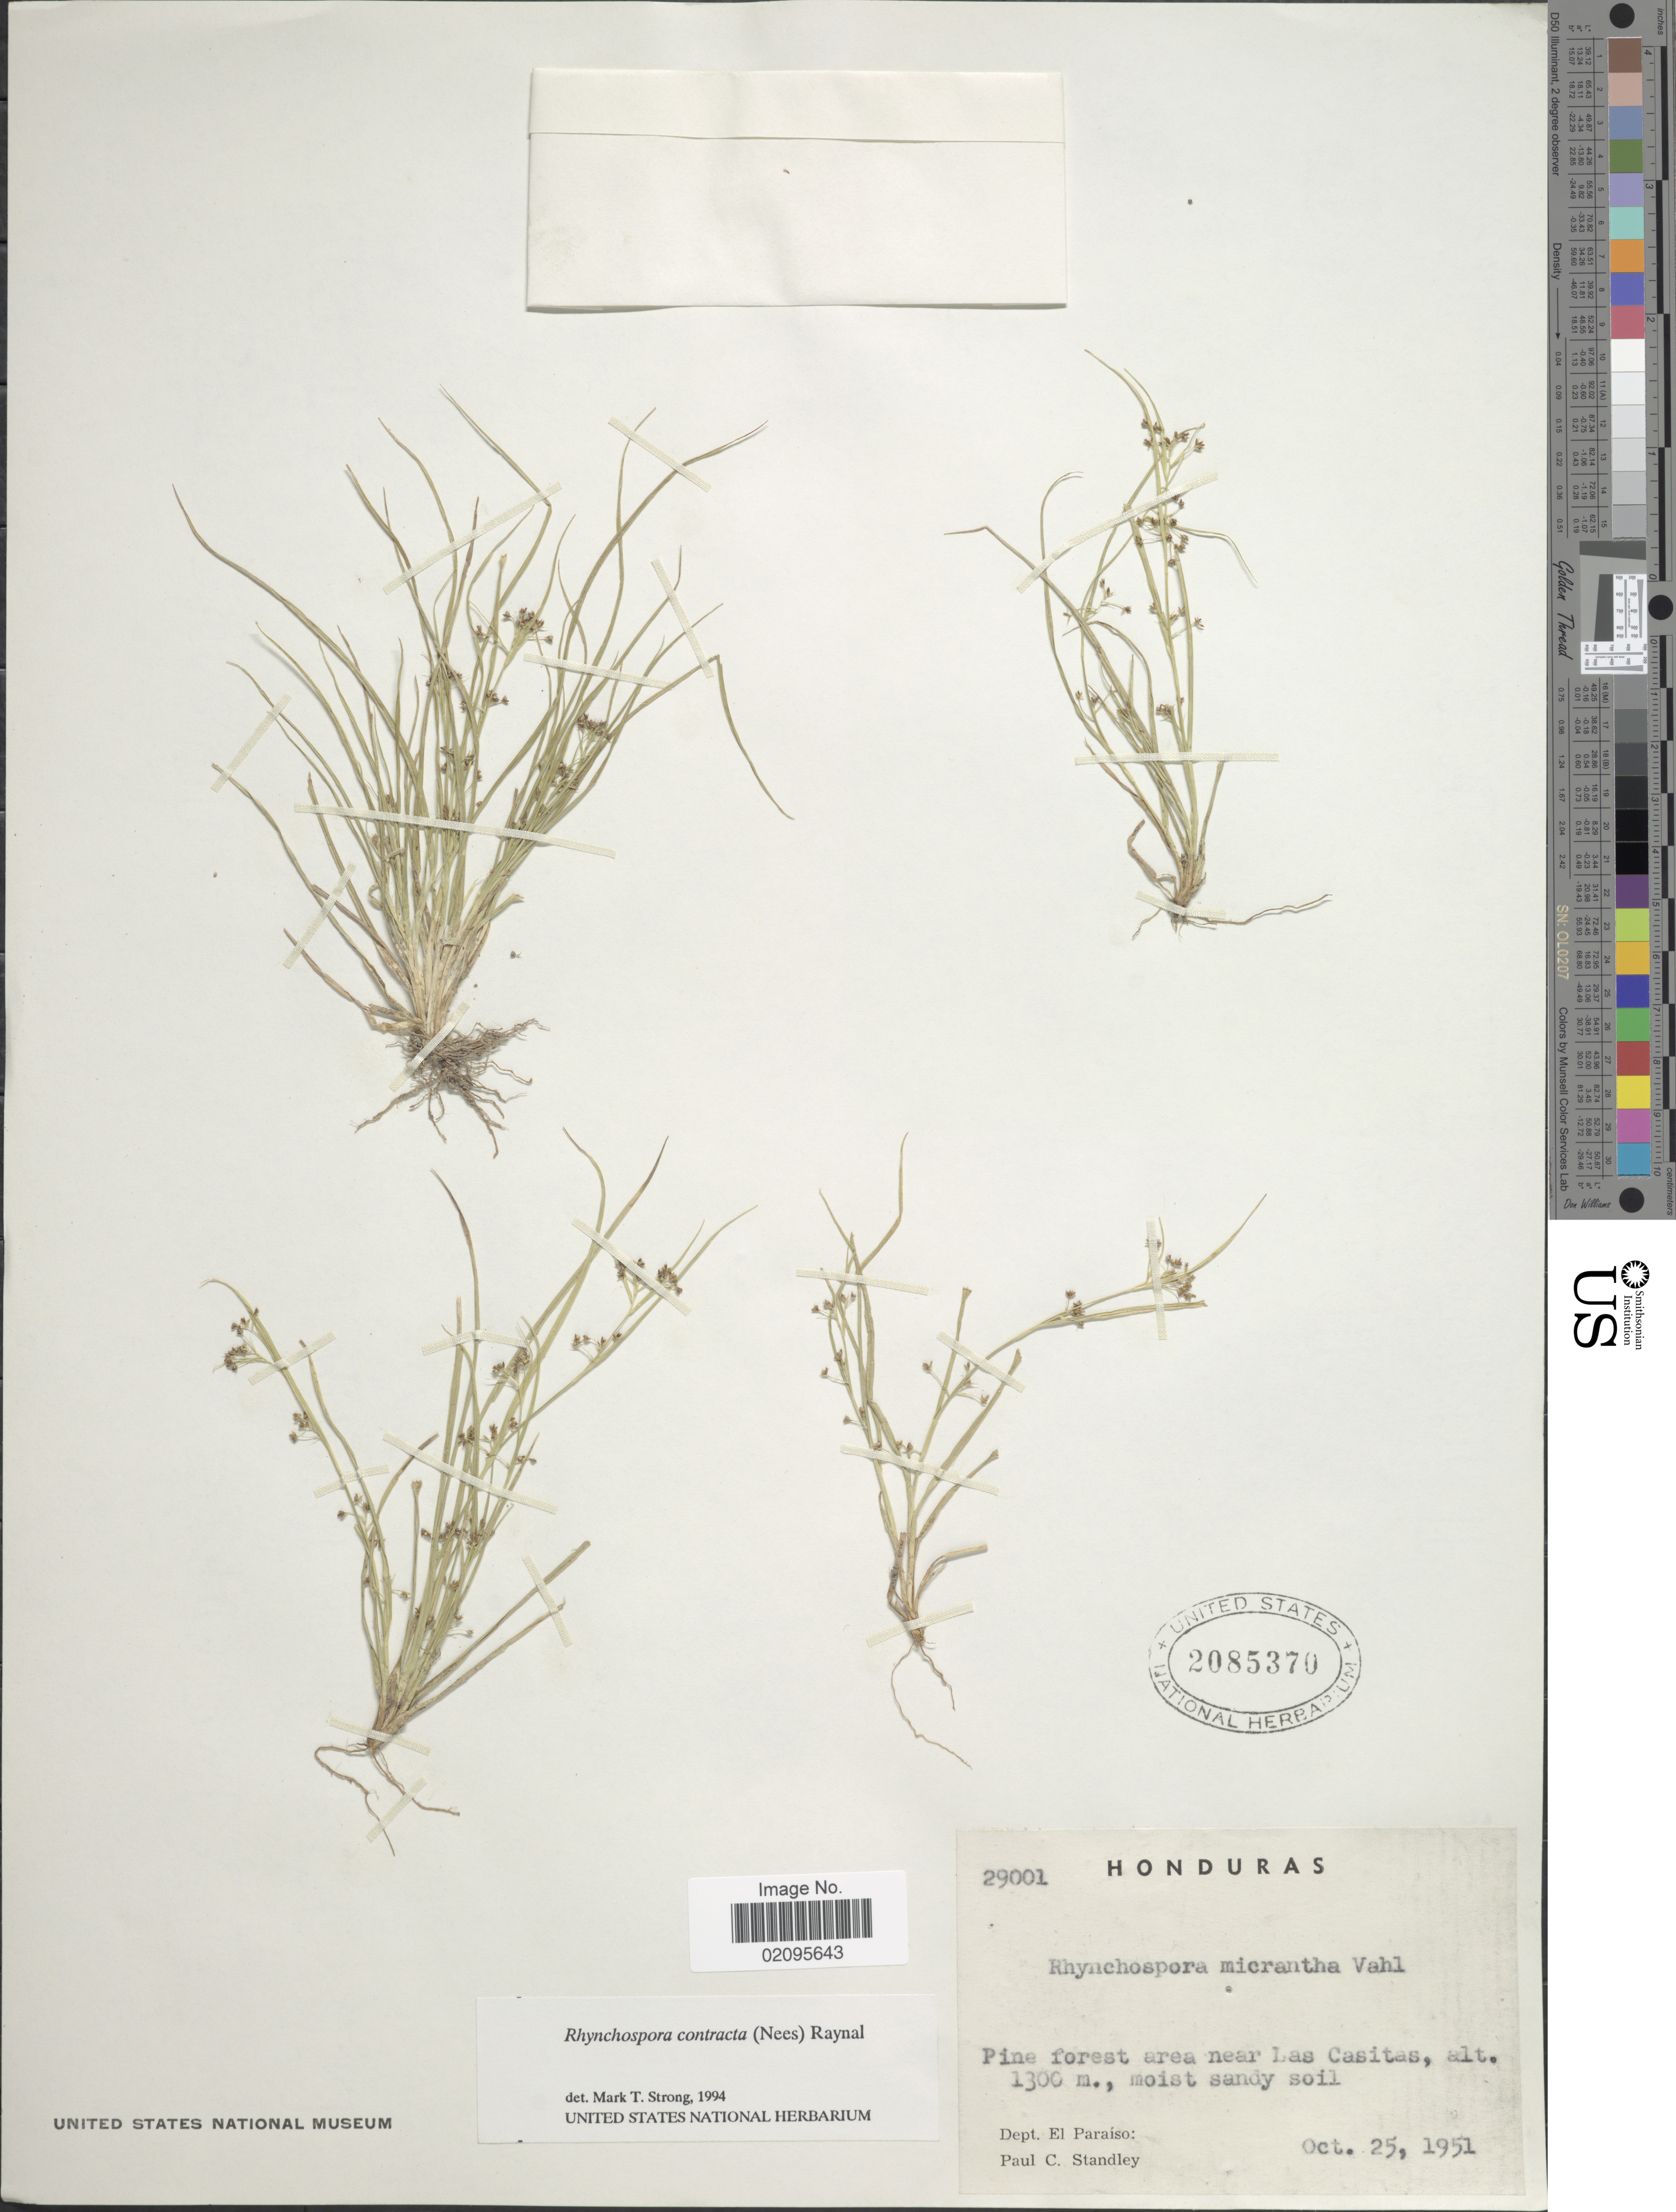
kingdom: Plantae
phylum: Tracheophyta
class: Liliopsida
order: Poales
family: Cyperaceae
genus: Rhynchospora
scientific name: Rhynchospora contracta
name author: (Nees) J. Raynal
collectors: P. C. Standley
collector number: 29001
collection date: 1951-10-25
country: Honduras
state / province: El Paraíso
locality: Pine forest area near Las Casitas.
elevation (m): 1300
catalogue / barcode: US 2085370